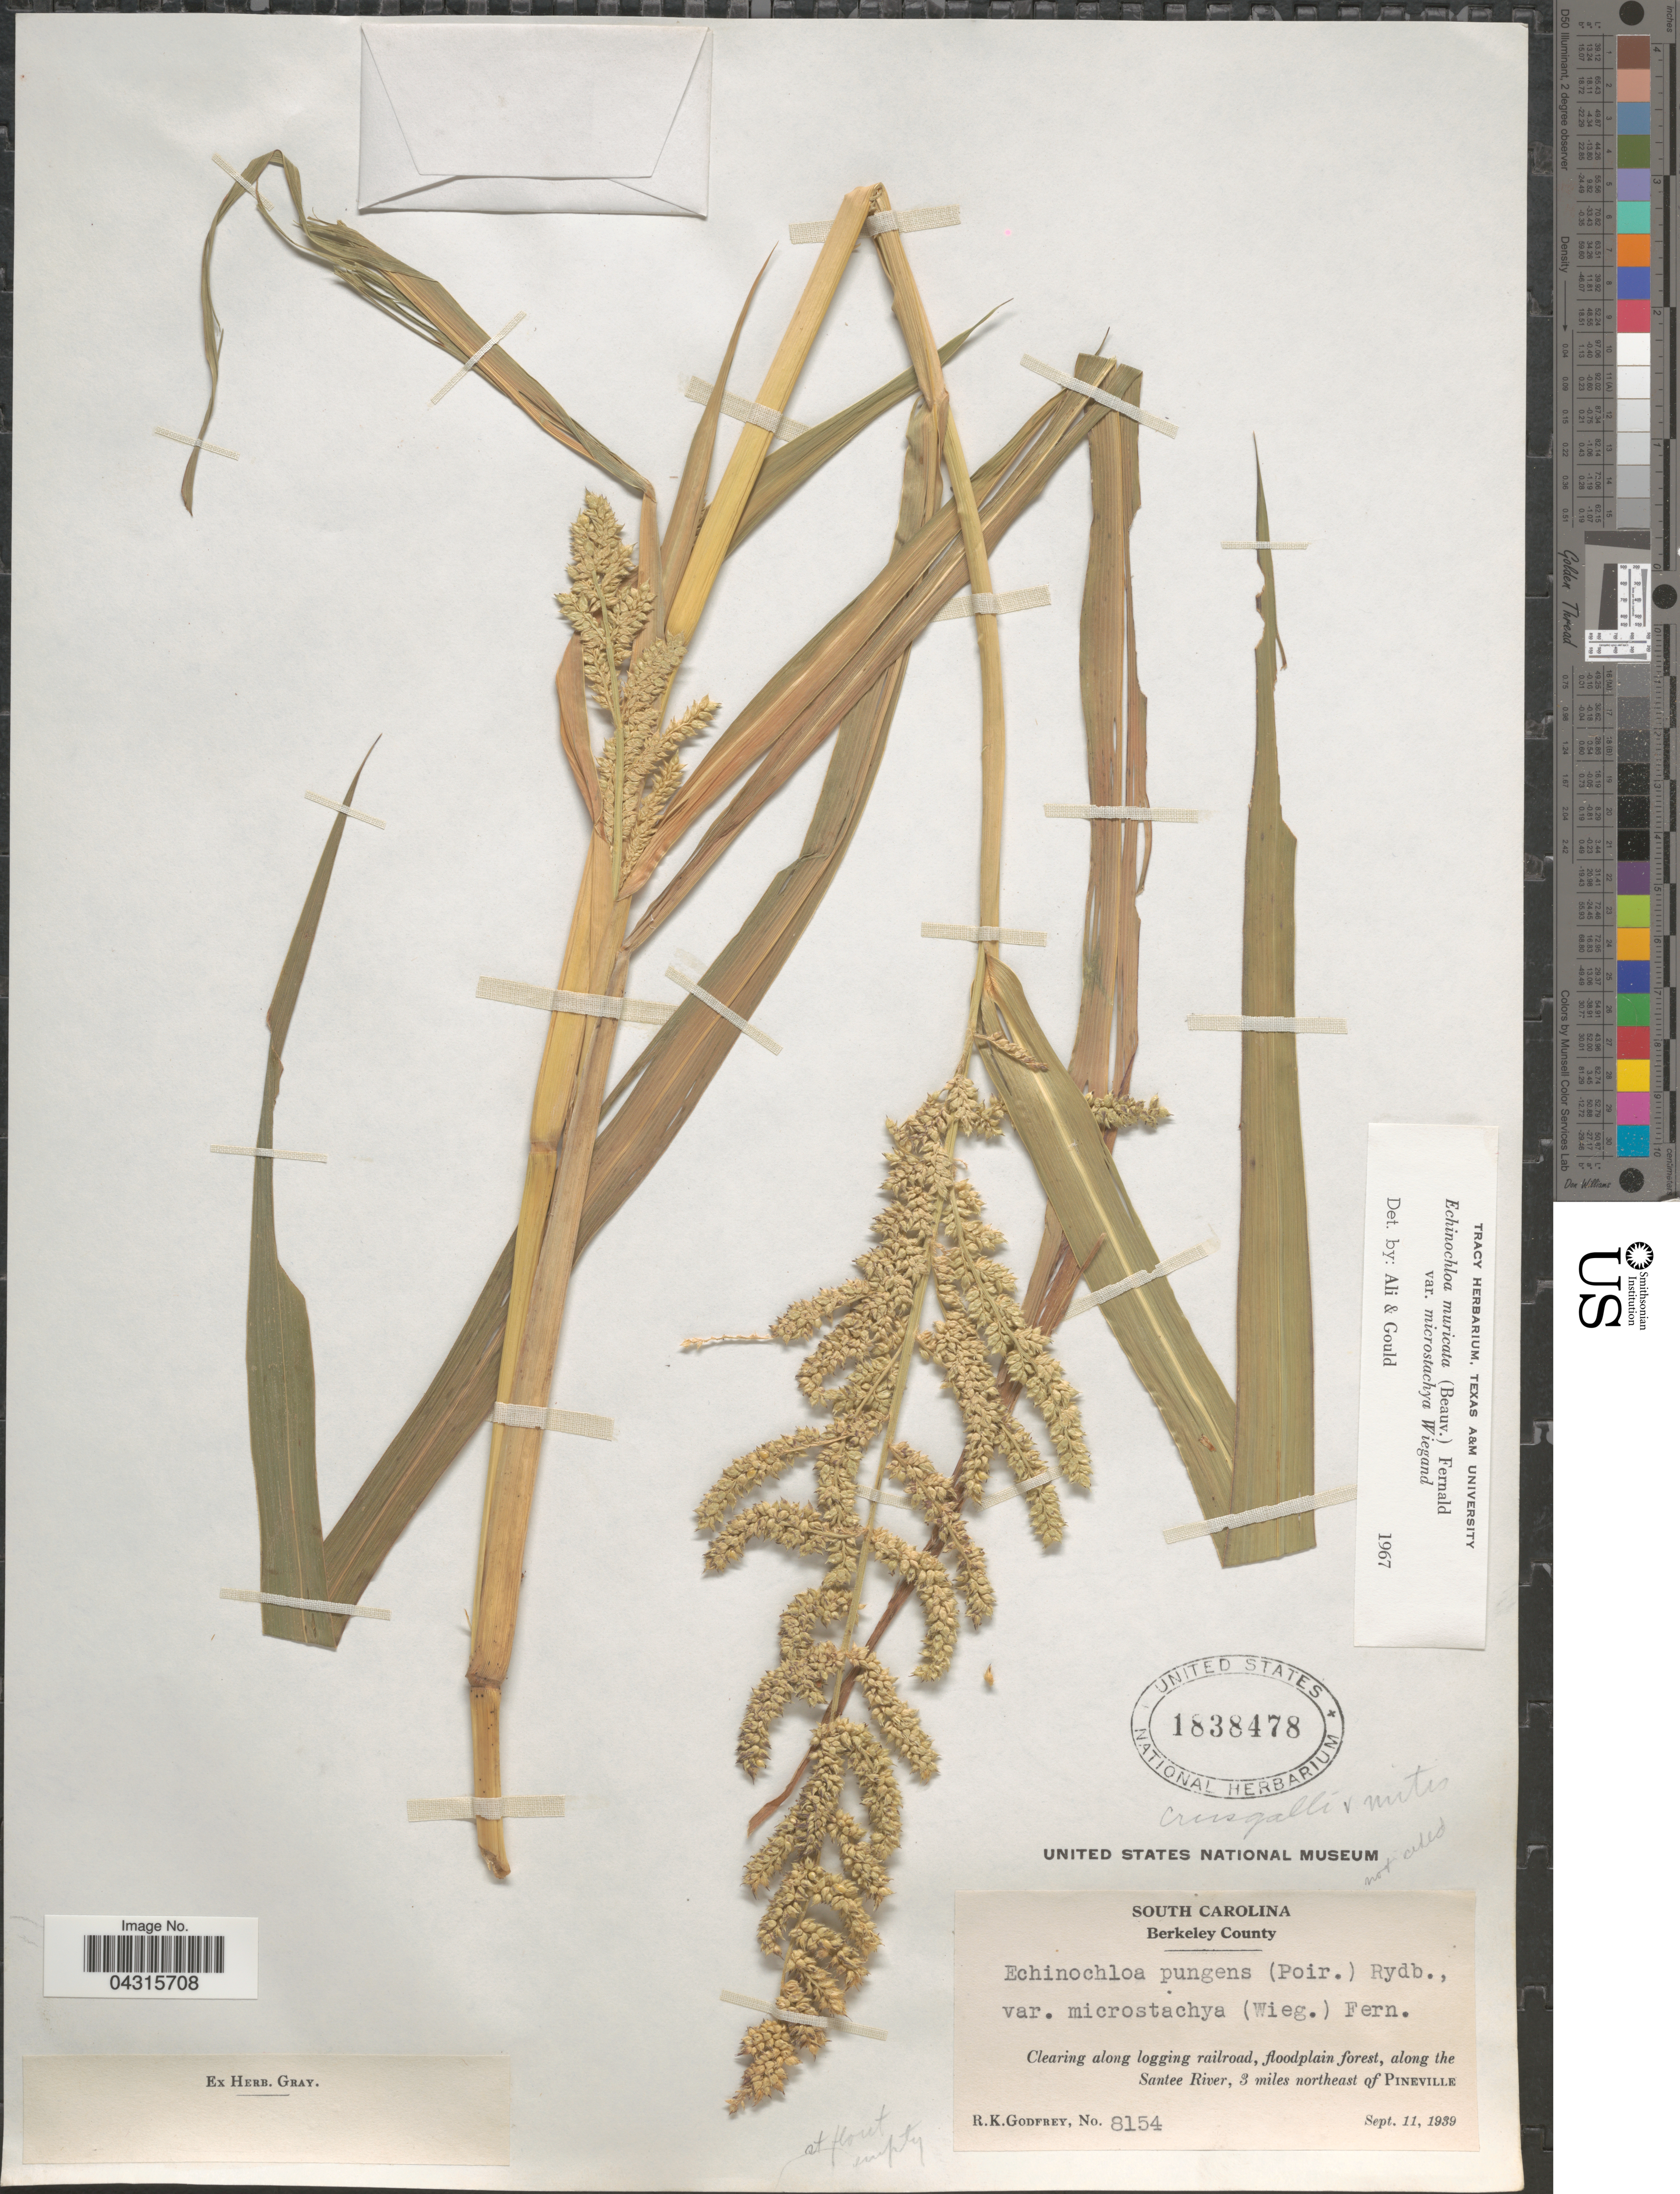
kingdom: Plantae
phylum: Tracheophyta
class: Liliopsida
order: Poales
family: Poaceae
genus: Echinochloa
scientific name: Echinochloa muricata var. microstachya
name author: Wiegand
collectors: R. K. Godfrey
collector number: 8154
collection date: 1939-09-11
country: United States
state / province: South Carolina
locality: Berkeley County. Clearing along logging railroad, floodplain forest, along the Santee River, 3 miles northeast of Pineville.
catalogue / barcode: US 1838478